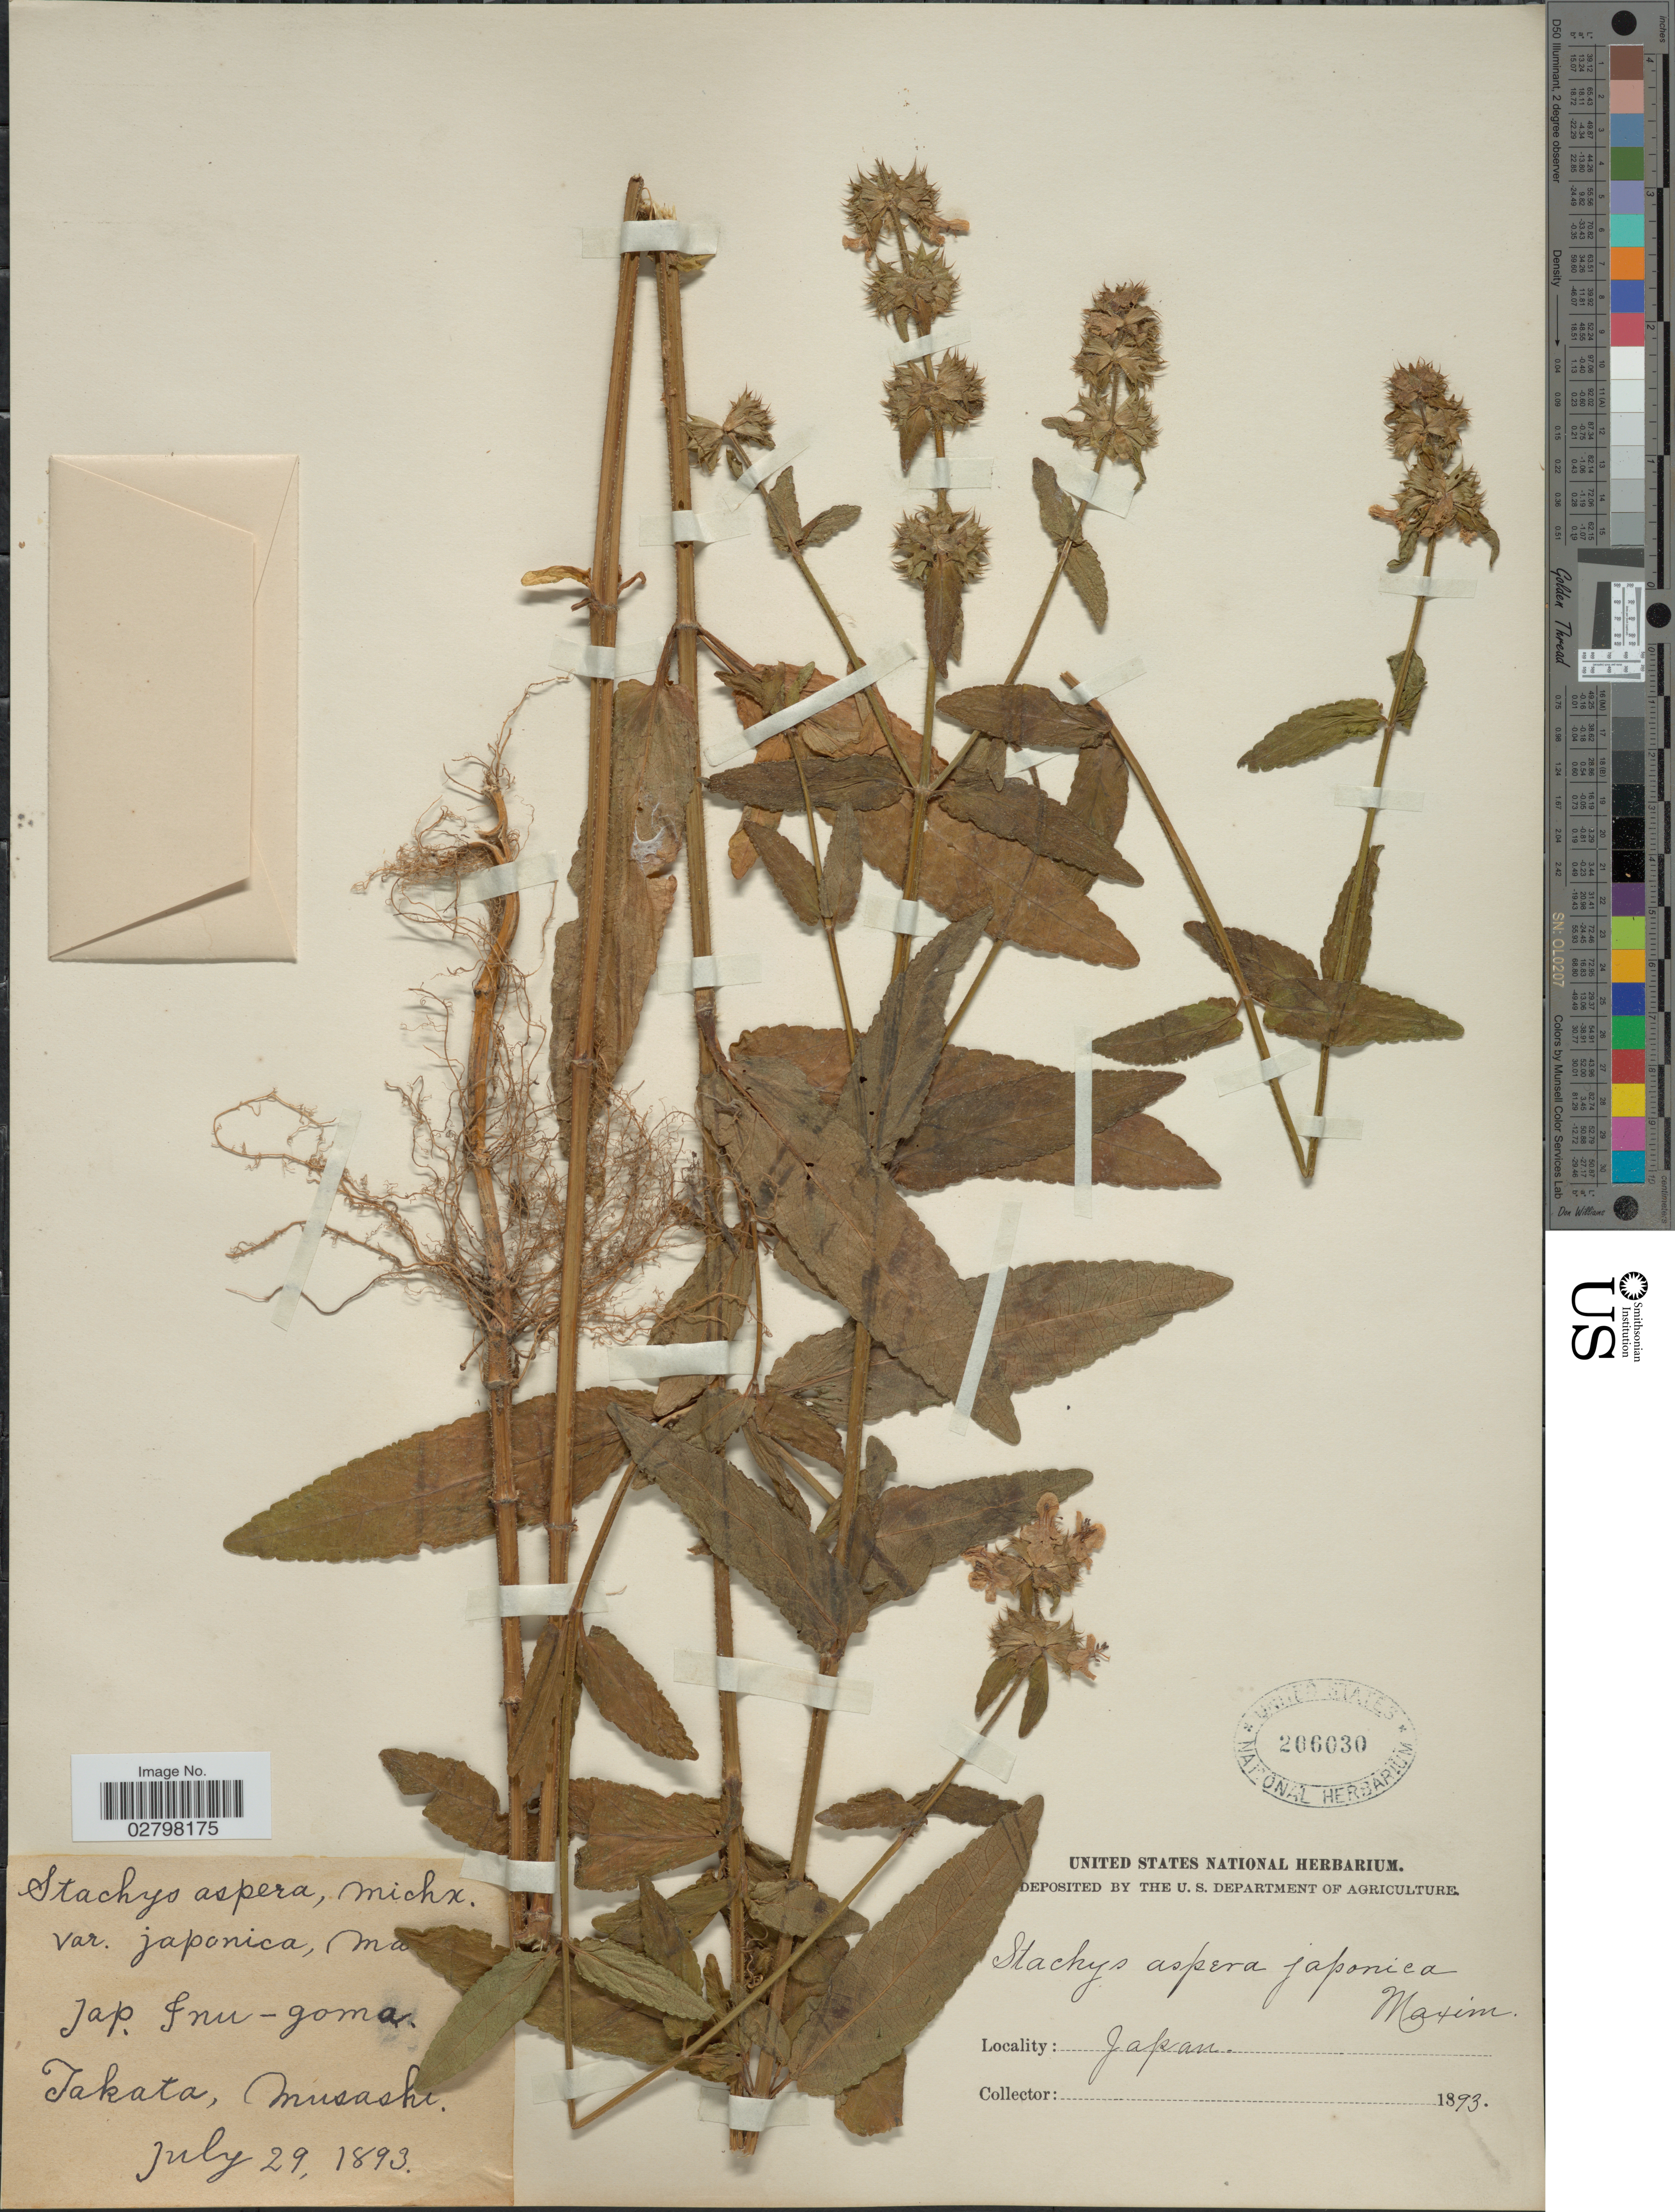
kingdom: Plantae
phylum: Tracheophyta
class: Magnoliopsida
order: Lamiales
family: Lamiaceae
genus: Stachys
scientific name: Stachys aspera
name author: Michx.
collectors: ex herb. United States National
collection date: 1893-07-29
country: Japan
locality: Takata, Musashi.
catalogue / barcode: US 206030